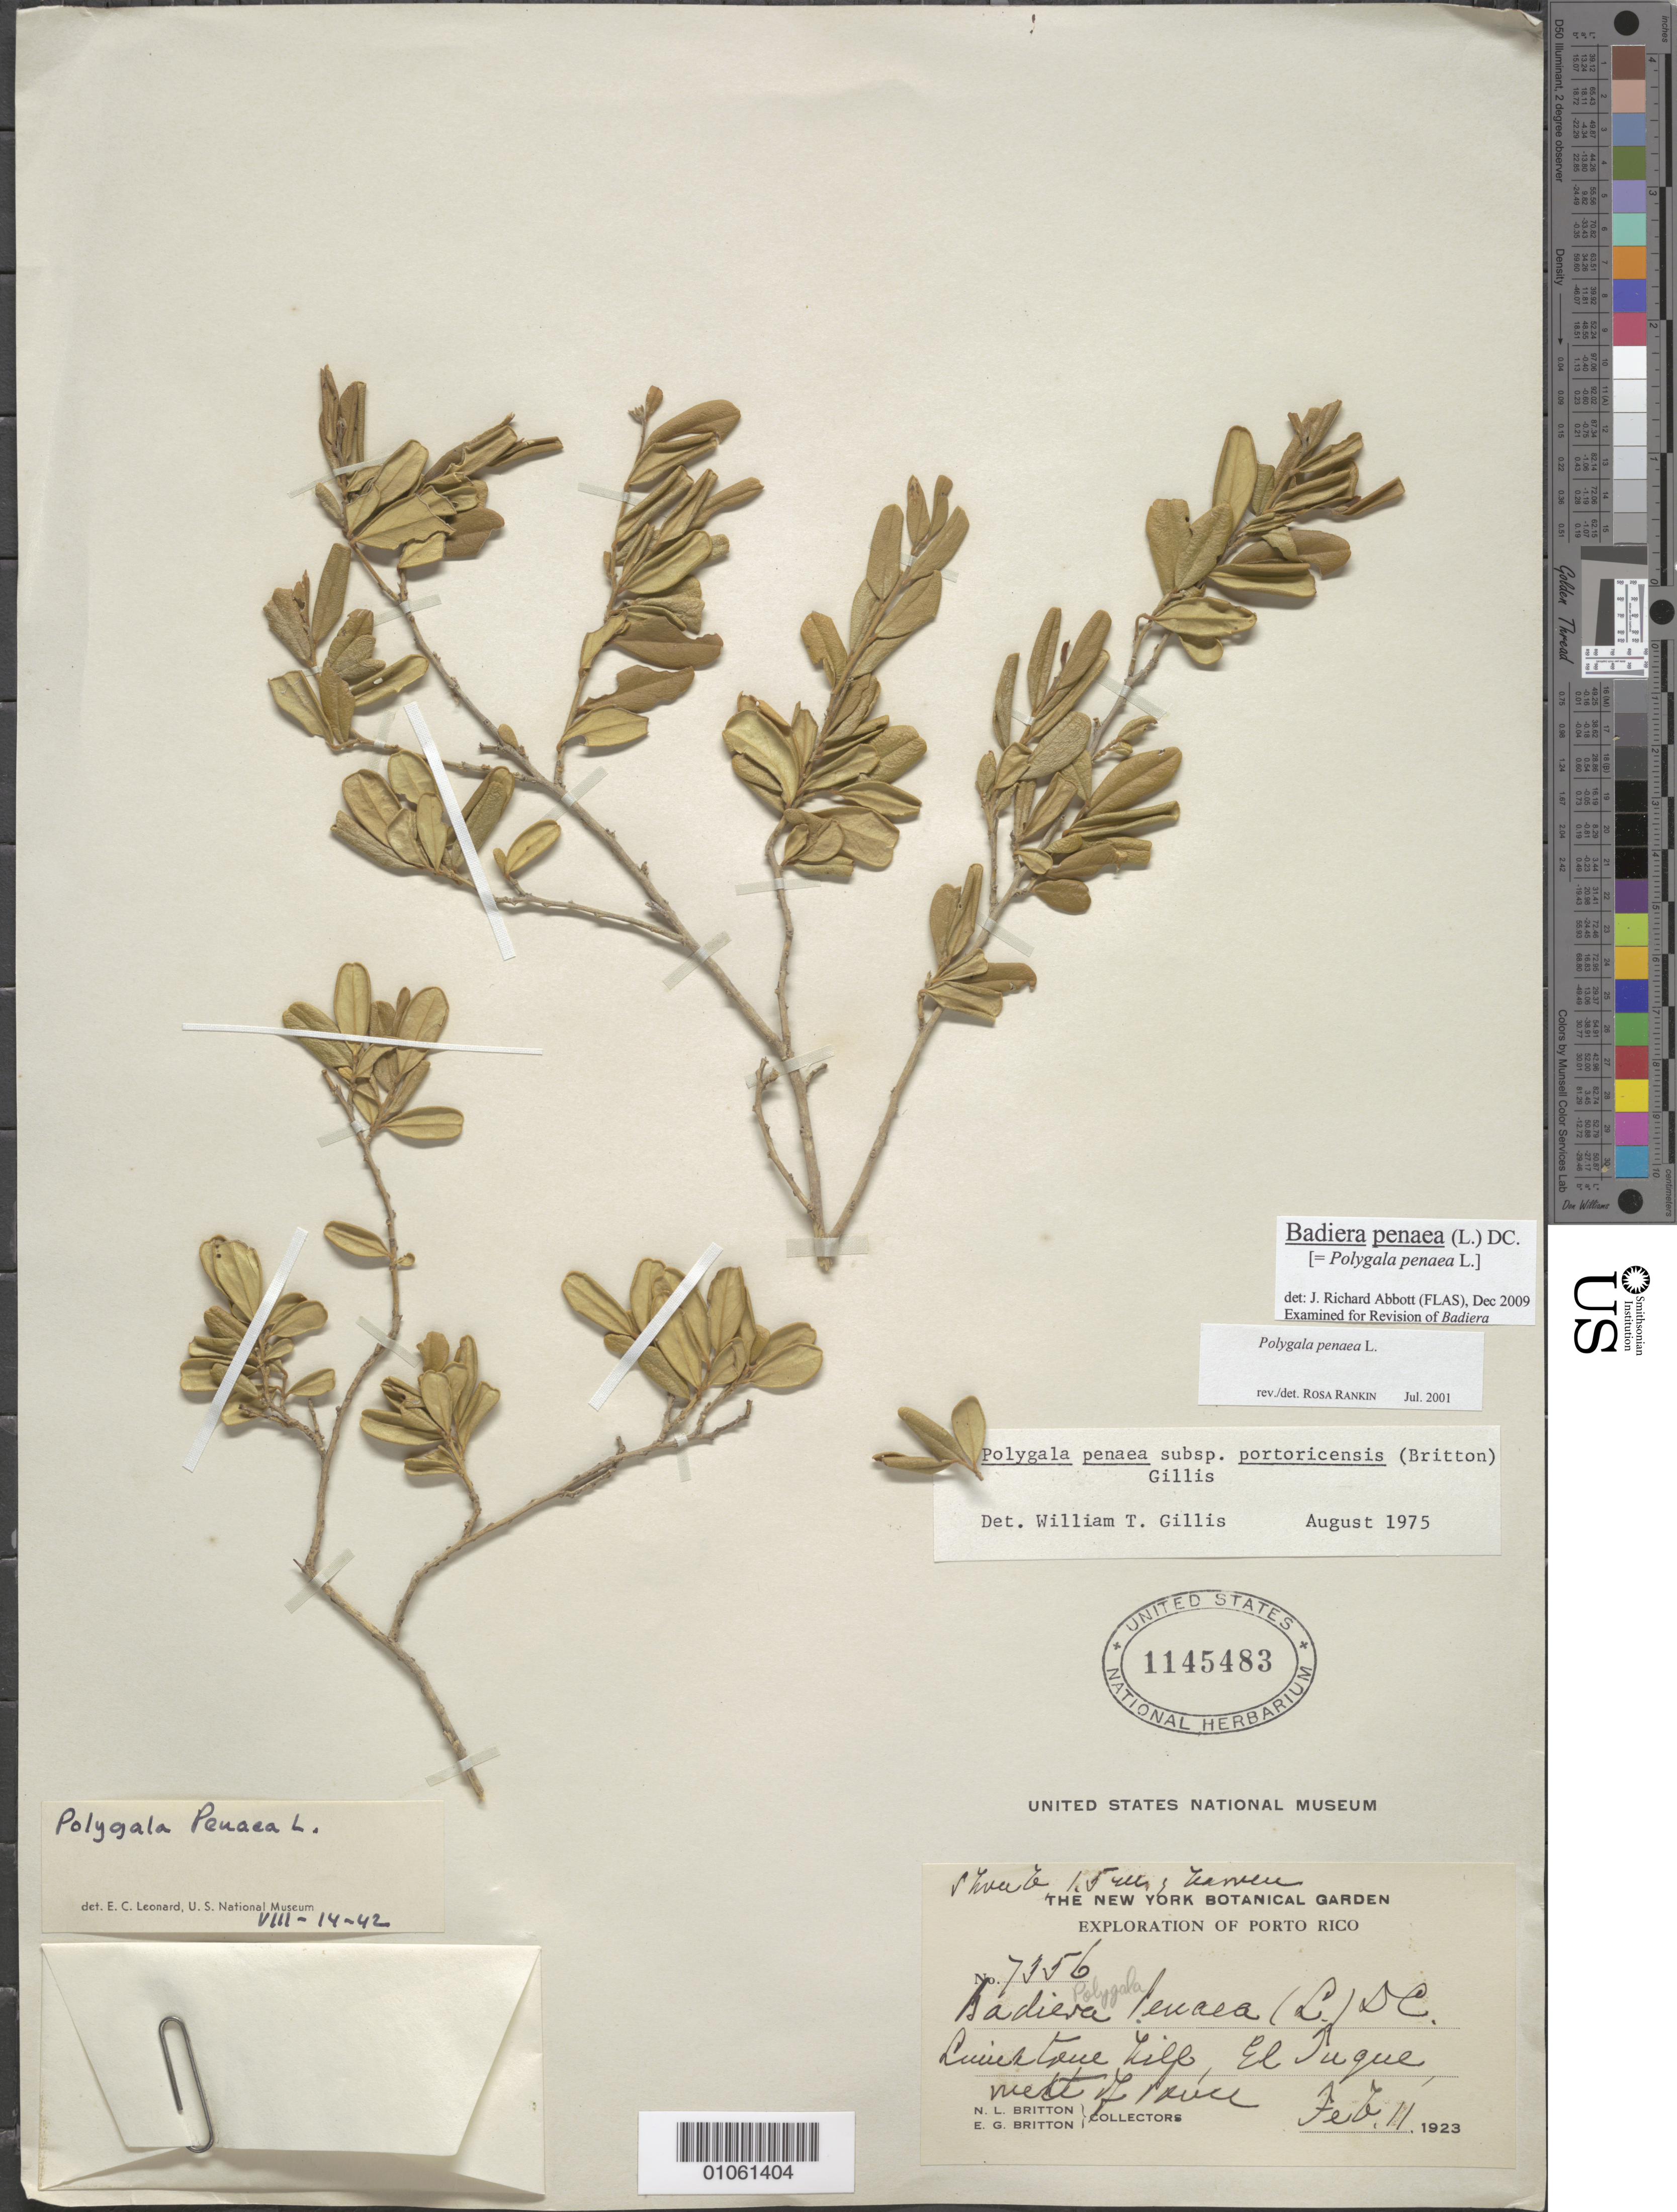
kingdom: Plantae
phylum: Tracheophyta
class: Magnoliopsida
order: Fabales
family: Polygalaceae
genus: Badiera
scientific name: Badiera penaea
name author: (L.) DC.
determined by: Abbott, J. R., (FLAS)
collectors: N. Britton & E. G. Britton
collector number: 7356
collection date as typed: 11 Feb 1923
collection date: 1923-02-11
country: Puerto Rico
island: Puerto Rico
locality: El Juque, W of Ponce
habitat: Limestone hills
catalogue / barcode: US 1145483